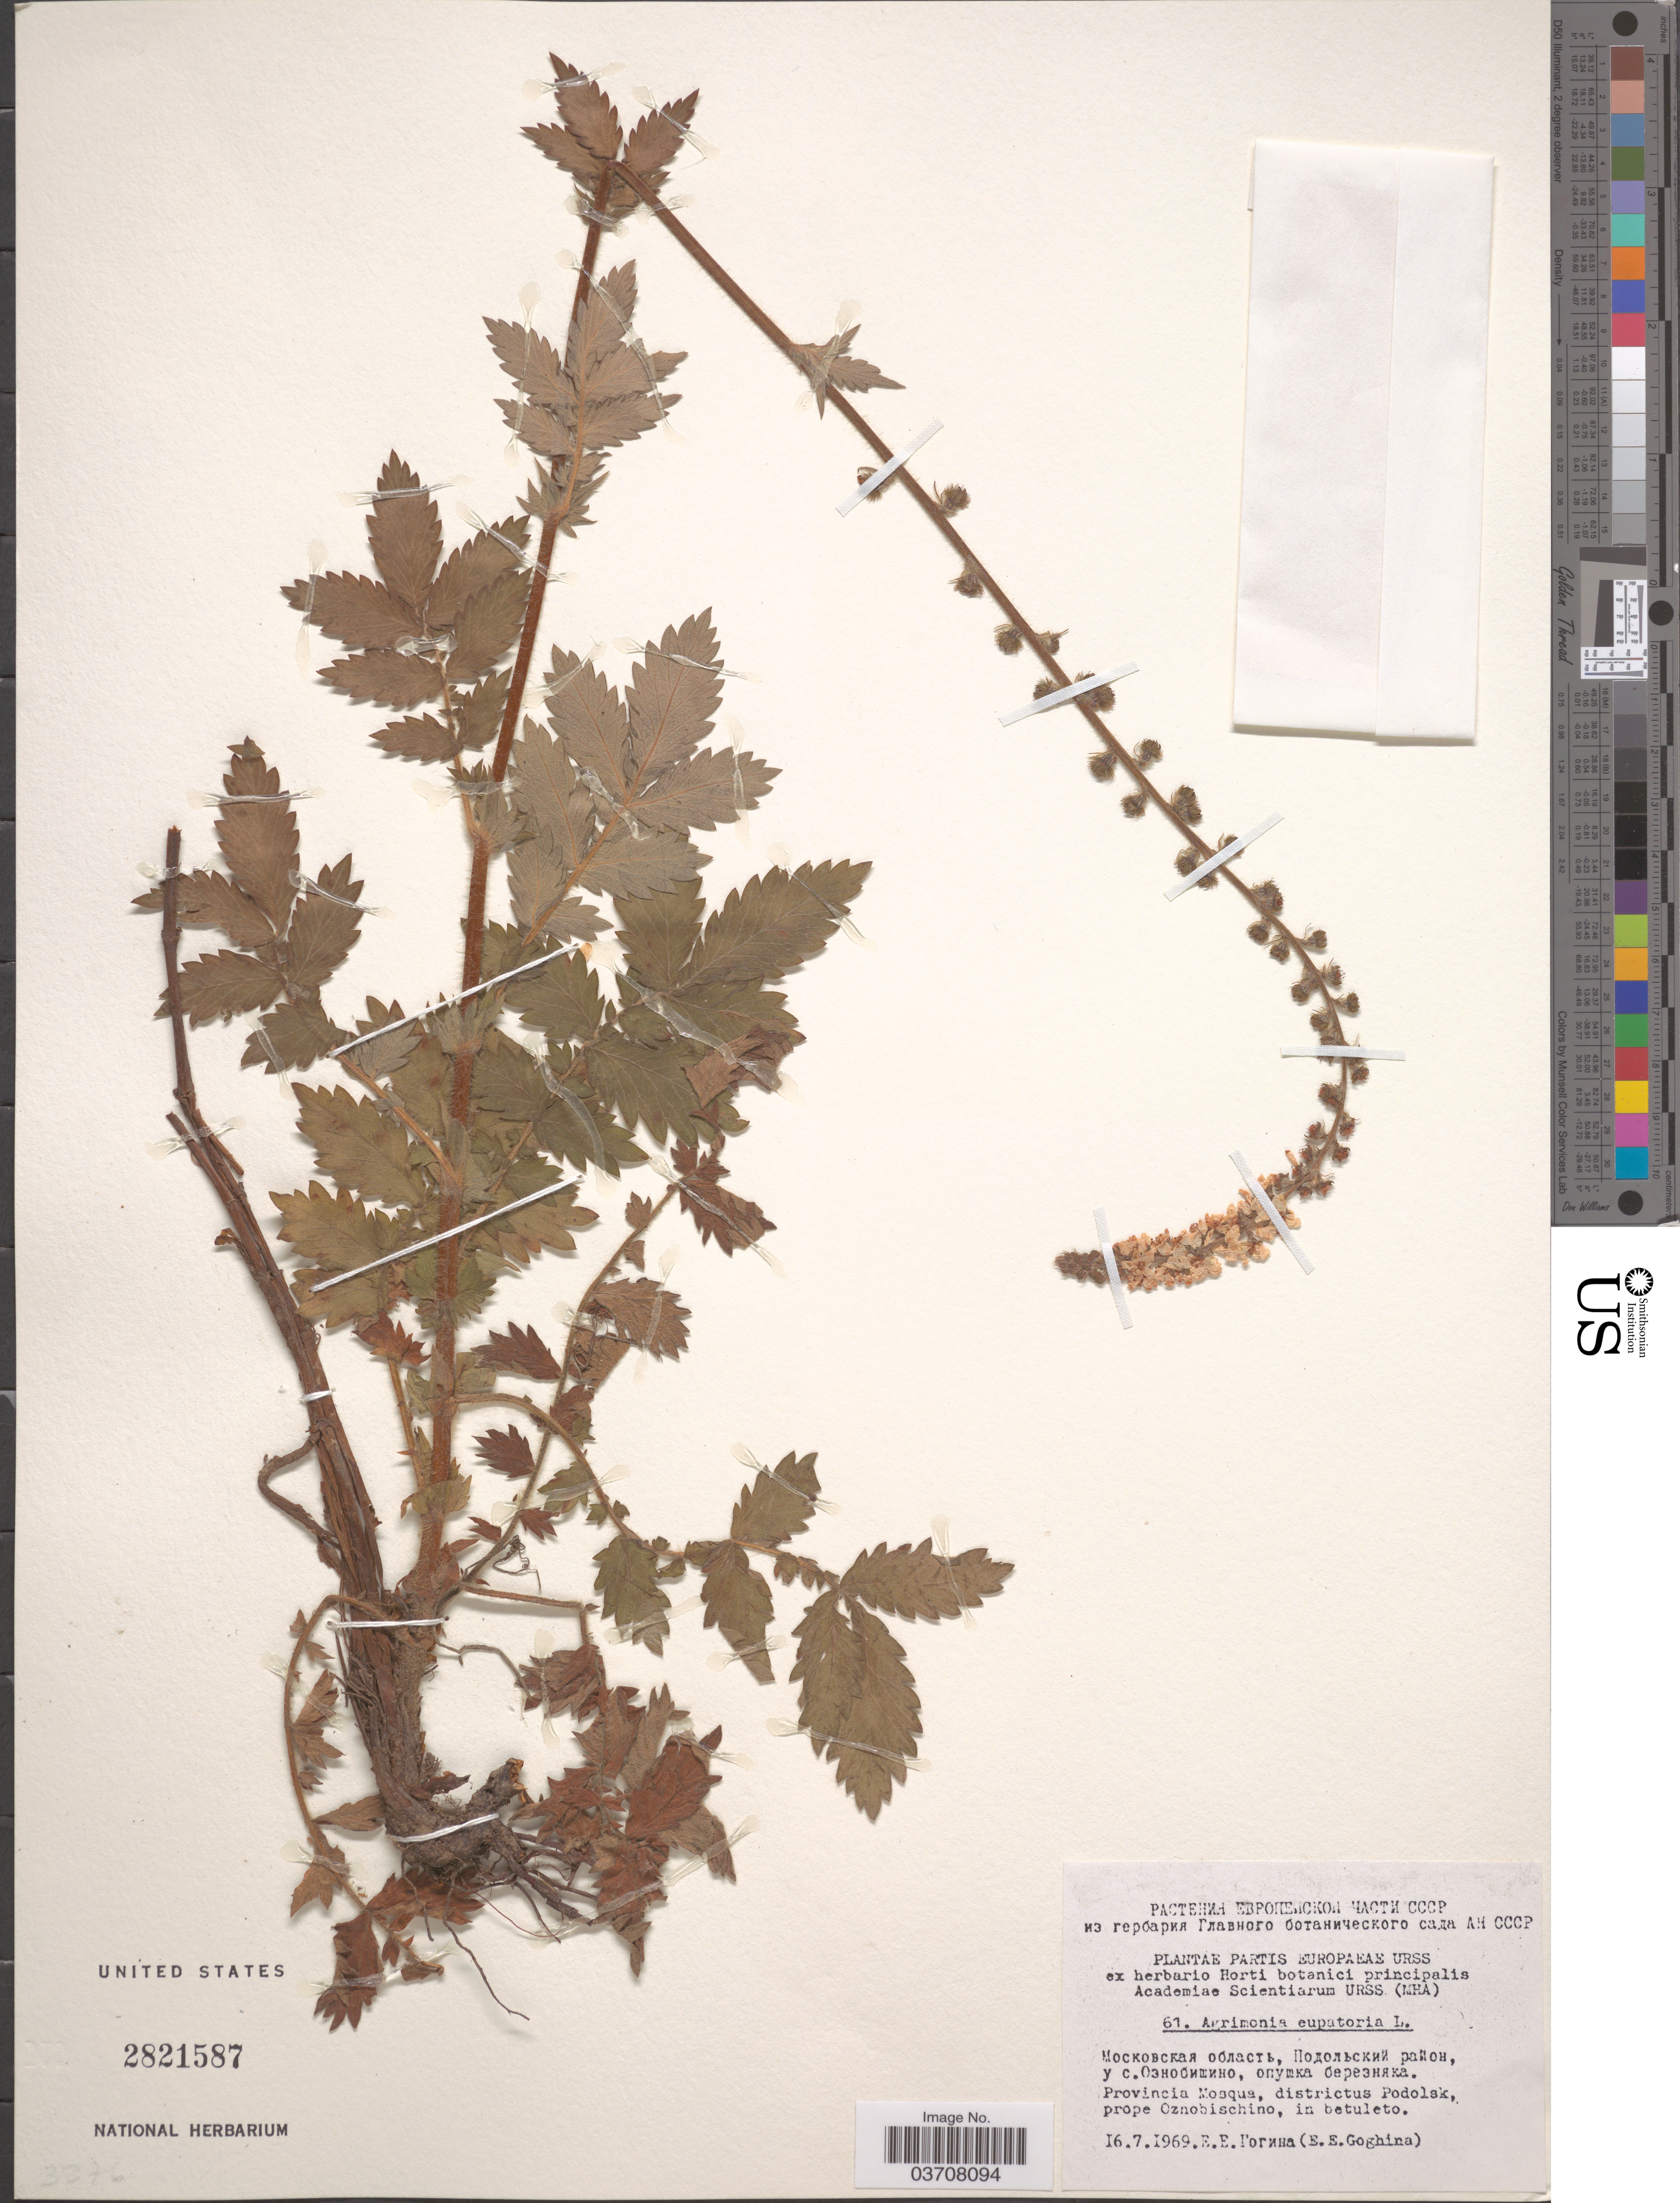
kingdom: Plantae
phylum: Tracheophyta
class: Magnoliopsida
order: Rosales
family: Rosaceae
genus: Agrimonia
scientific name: Agrimonia eupatoria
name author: L.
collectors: E. Goghina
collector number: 61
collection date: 1969-07-16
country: Russian Federation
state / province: Moscow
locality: X Provincia Mosqua, districtus Podolsk, prope Oznobischino, in betuleto.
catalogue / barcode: US 2821587